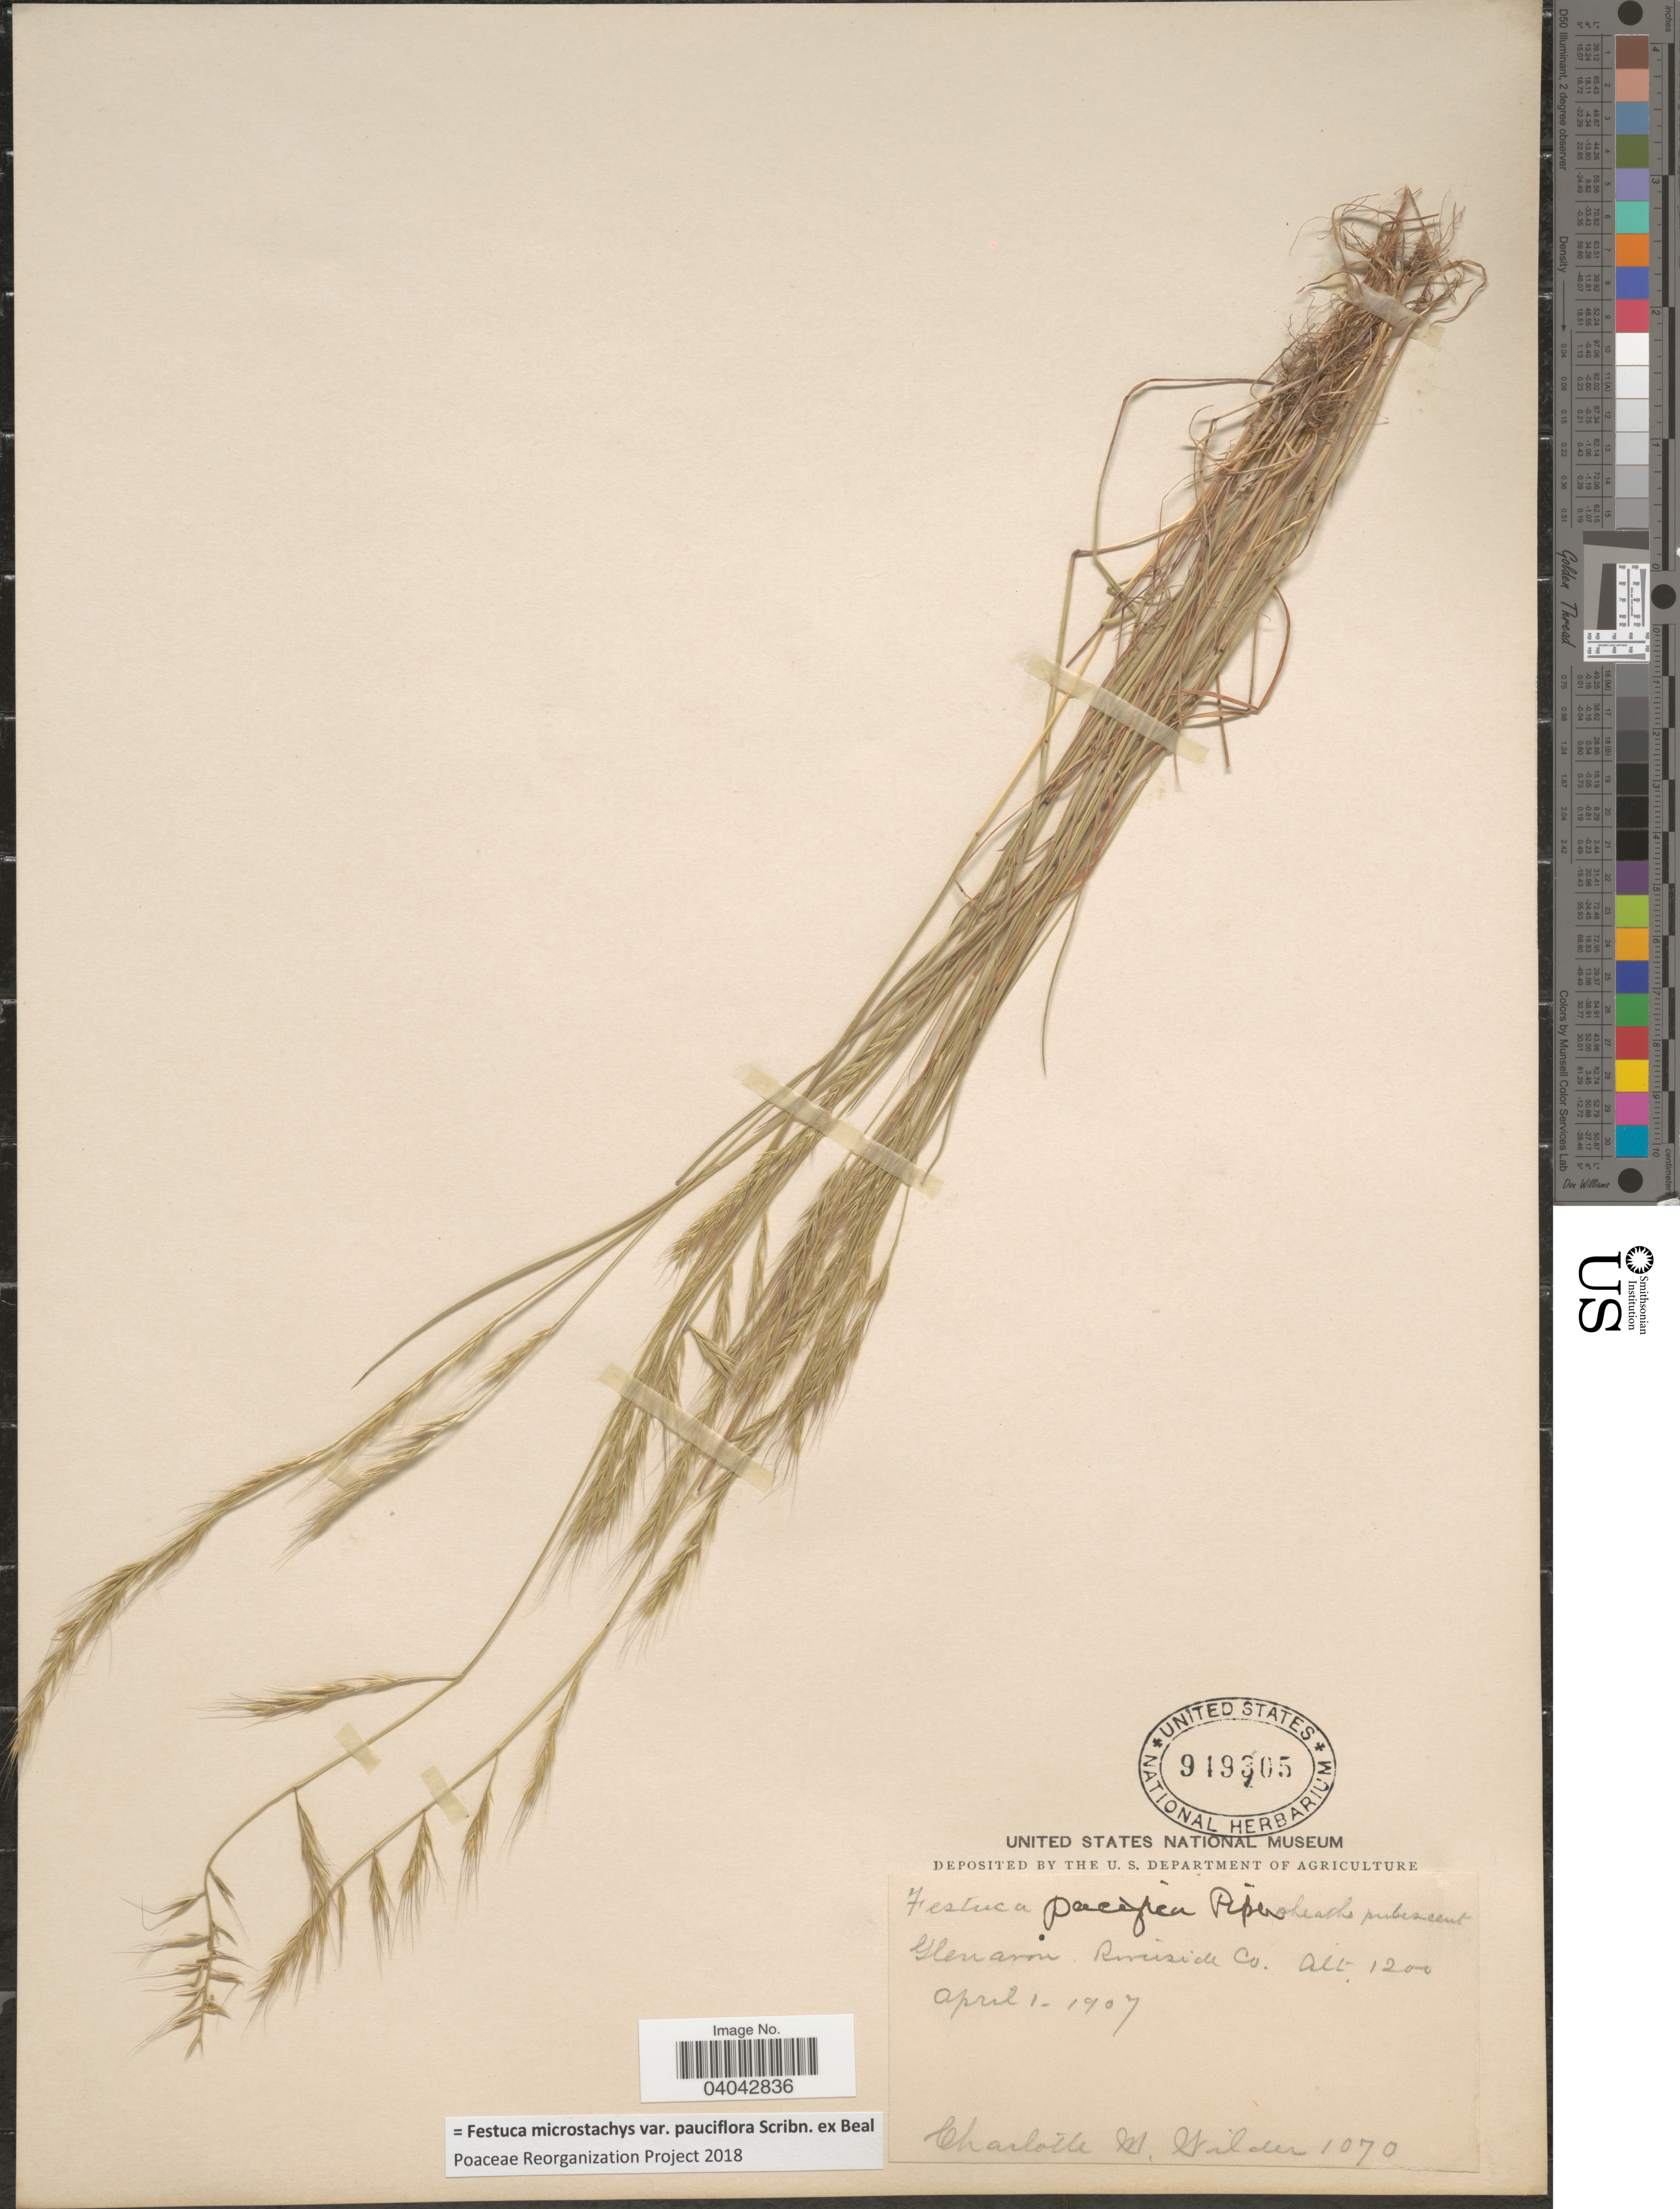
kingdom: Plantae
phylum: Tracheophyta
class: Liliopsida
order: Poales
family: Poaceae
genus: Festuca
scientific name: Festuca microstachys var. pauciflora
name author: Scribn. ex W.J. Beal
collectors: C. Wilder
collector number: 1070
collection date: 1907-04-01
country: United States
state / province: California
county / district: Riverside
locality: Glenarm Riverside Co.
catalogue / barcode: US 949305